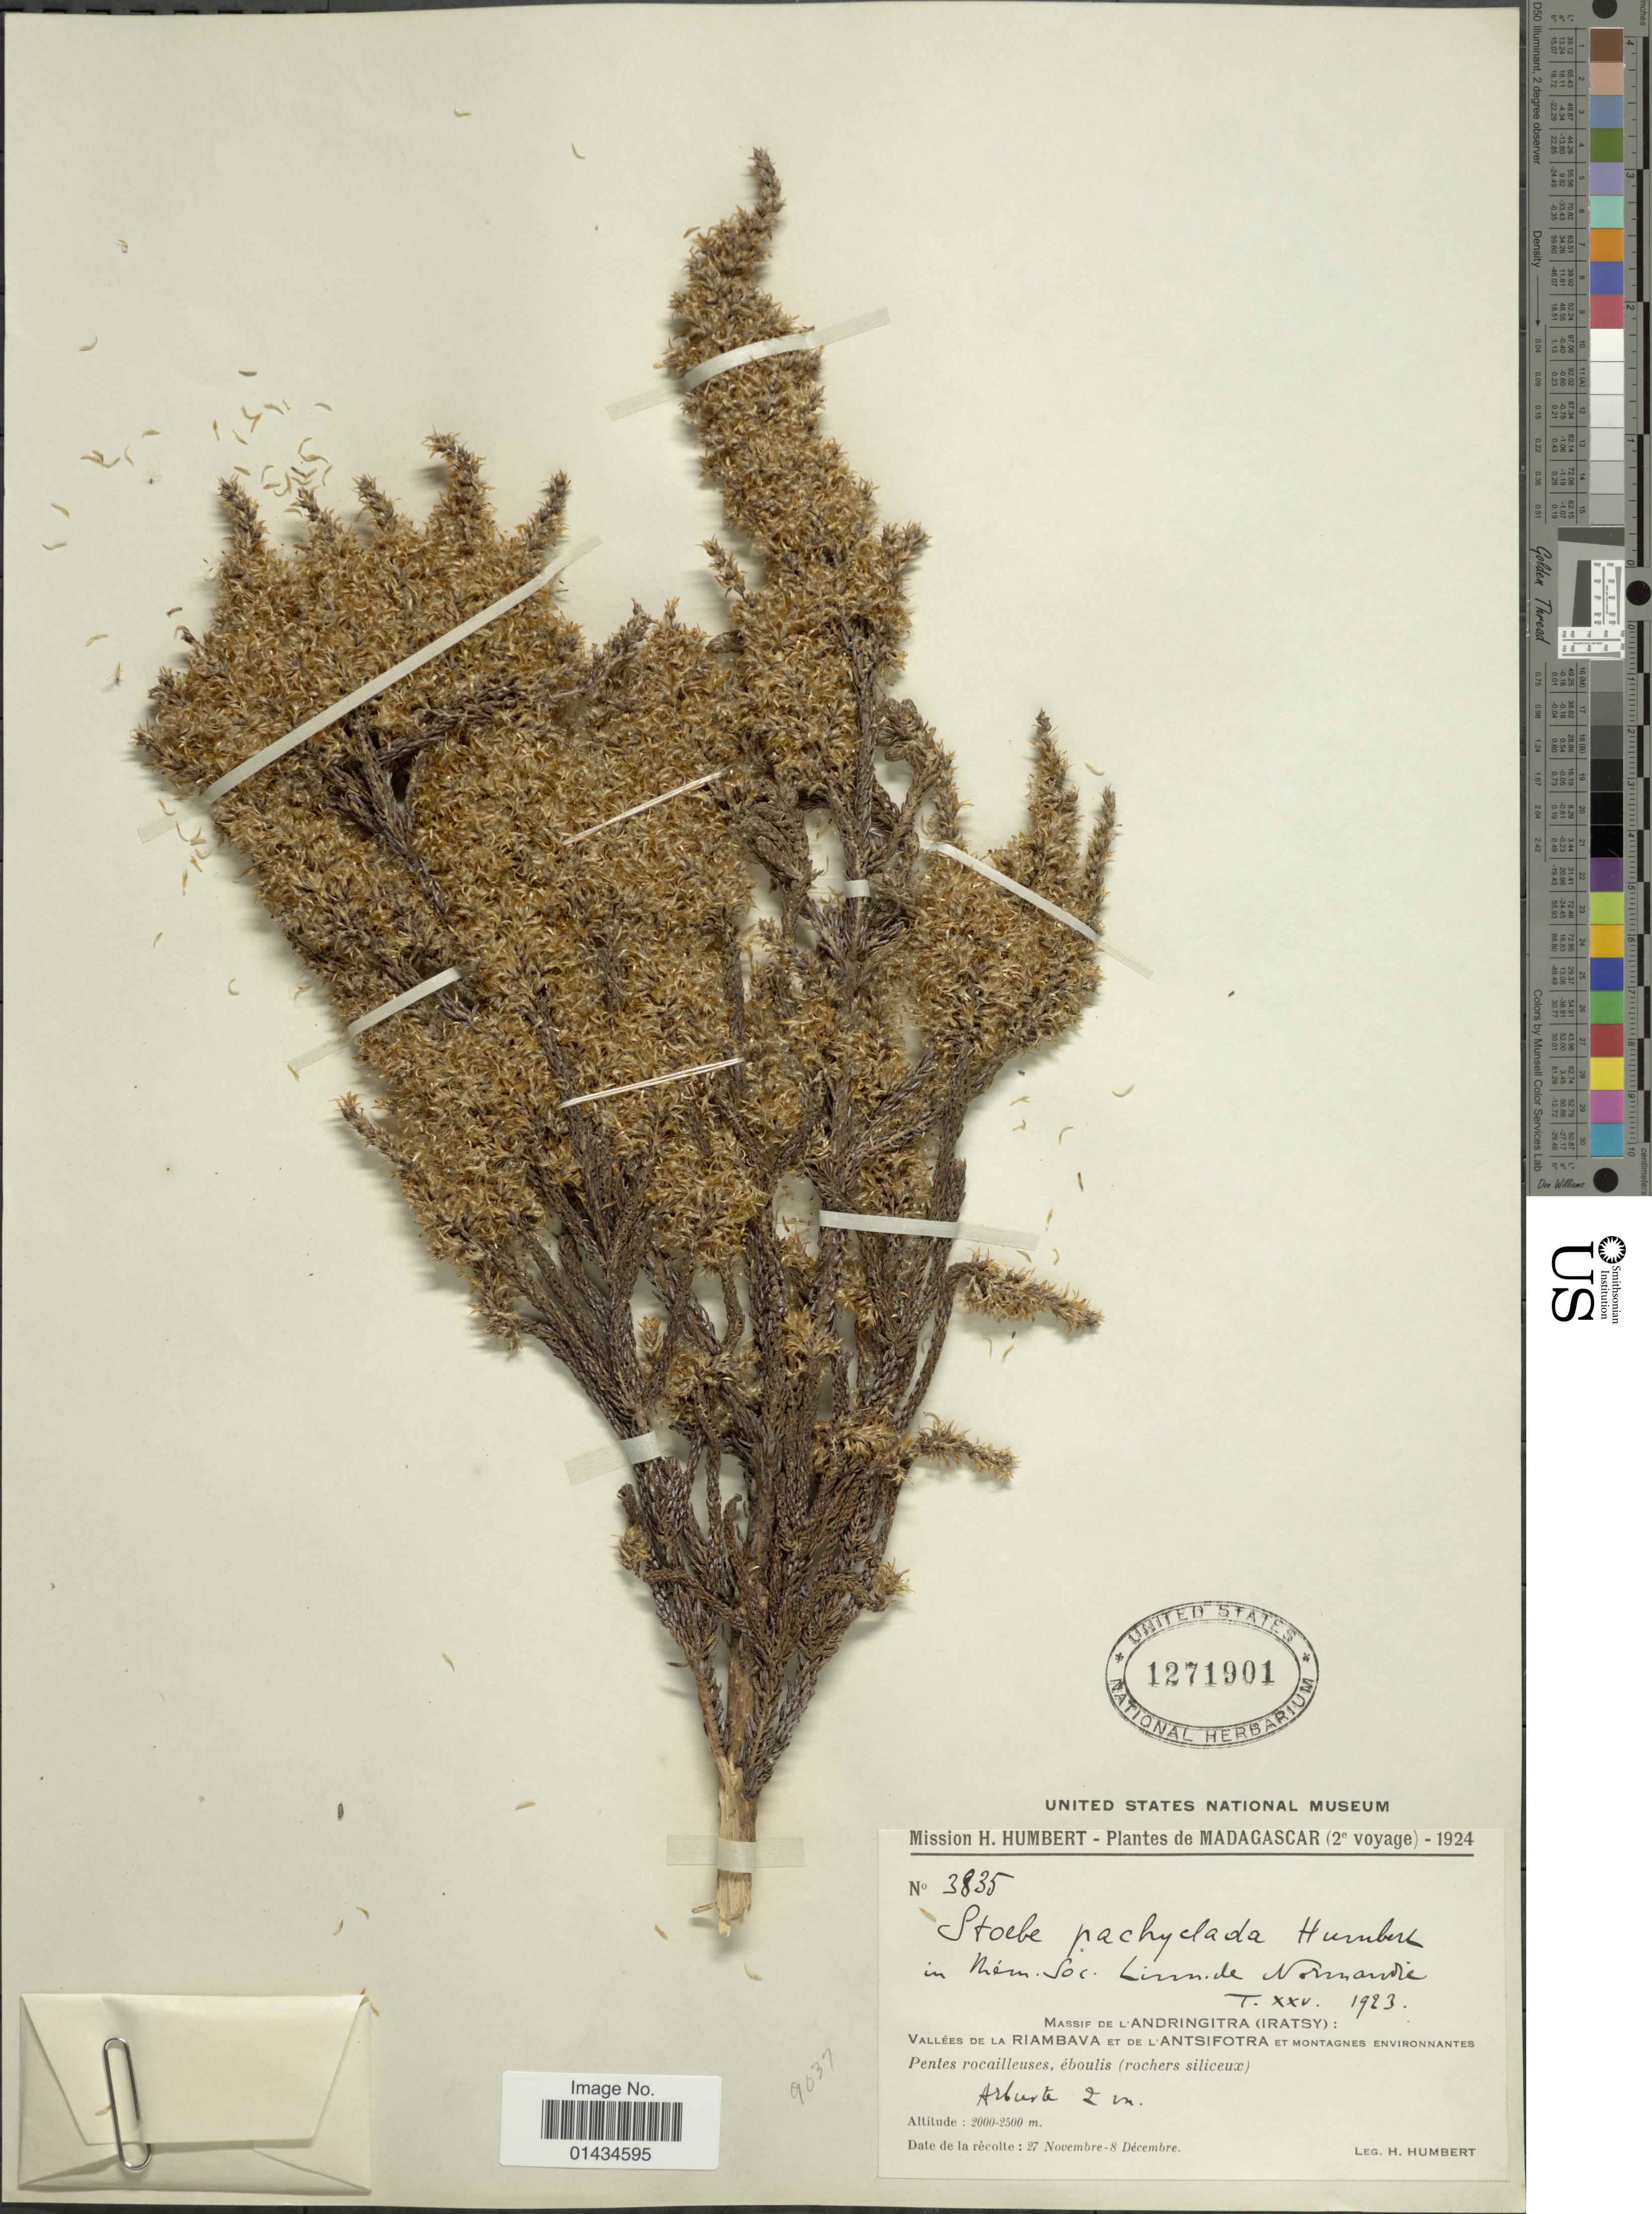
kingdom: Plantae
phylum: Tracheophyta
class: Magnoliopsida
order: Asterales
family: Asteraceae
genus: Stoebe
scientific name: Stoebe pachyclada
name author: Humbert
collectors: H. Humbert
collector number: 3835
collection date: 1924-11-27/1924-12-08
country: Madagascar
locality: Madagascar (2e voyage), Massif de L'Andringitra (Iratsy): Vallées de la Riambava et de l'Antisifotra et Montagnes environnates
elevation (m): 200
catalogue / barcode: US 1271901